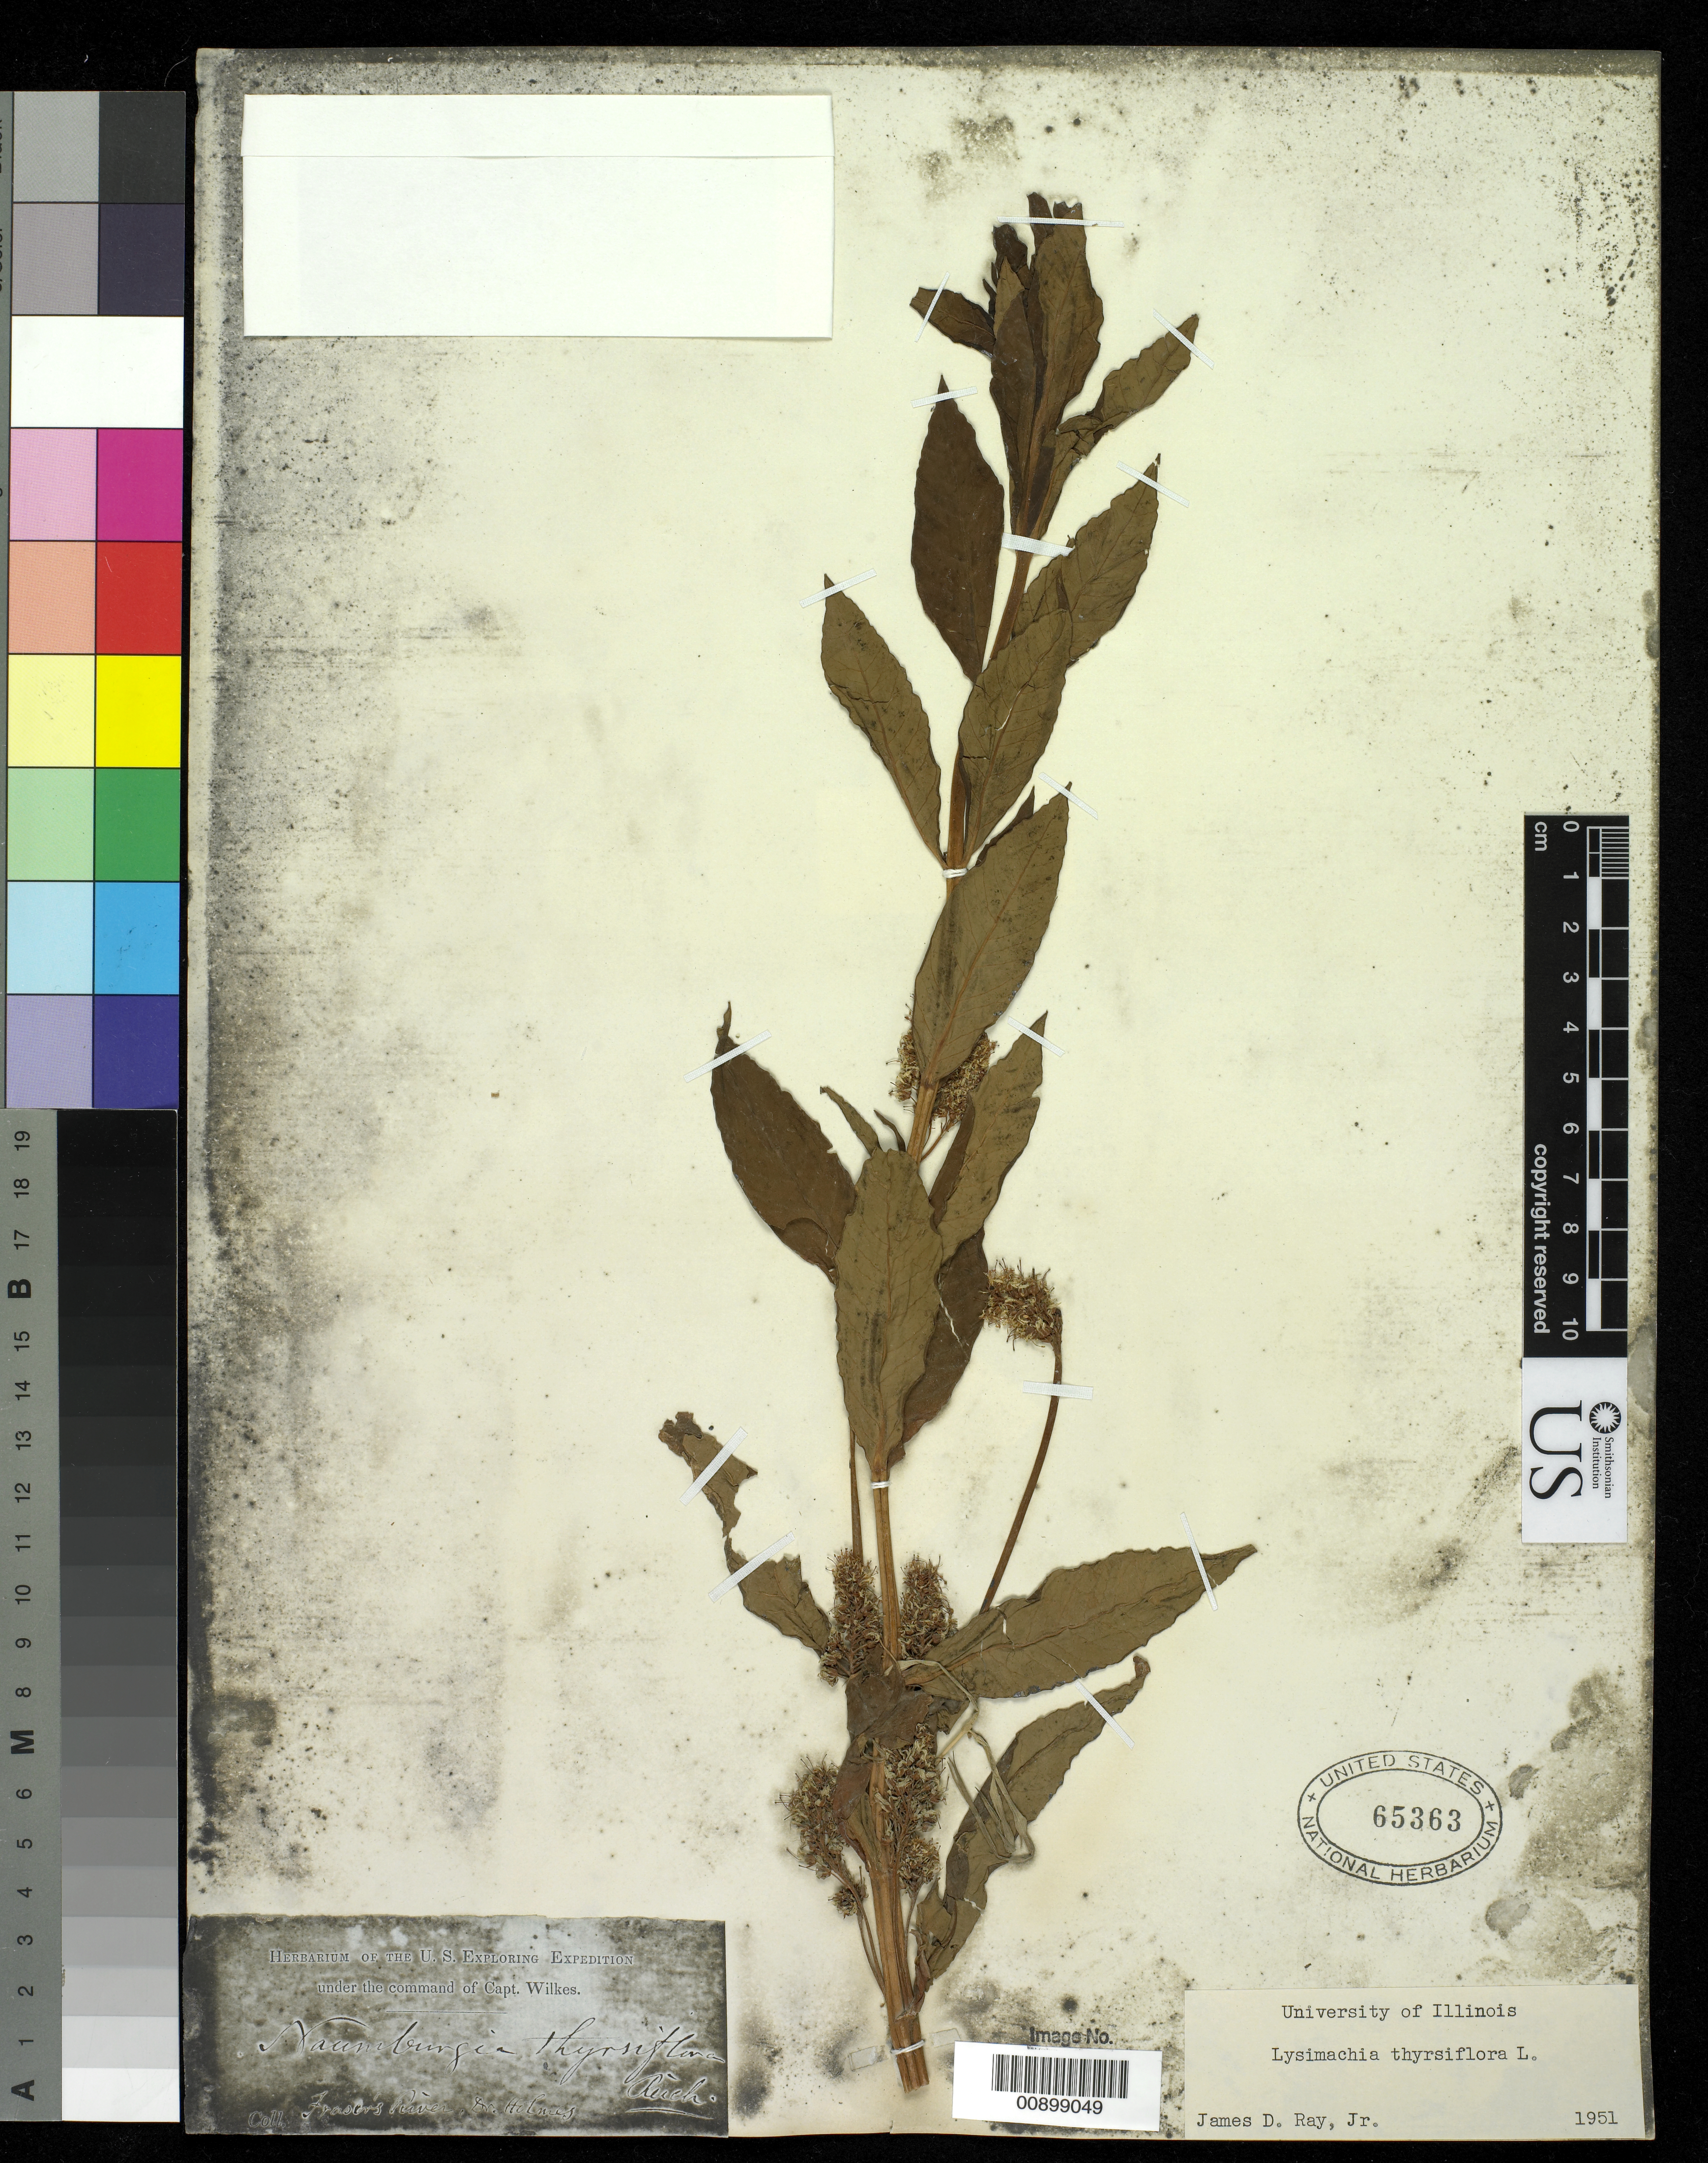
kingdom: Plantae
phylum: Tracheophyta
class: Magnoliopsida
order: Ericales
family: Primulaceae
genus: Lysimachia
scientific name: Lysimachia thyrsiflora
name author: L.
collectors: Wilkes Explor. Exped.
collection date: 1838/1842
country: United States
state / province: Washington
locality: Fraser's River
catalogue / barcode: US 65363